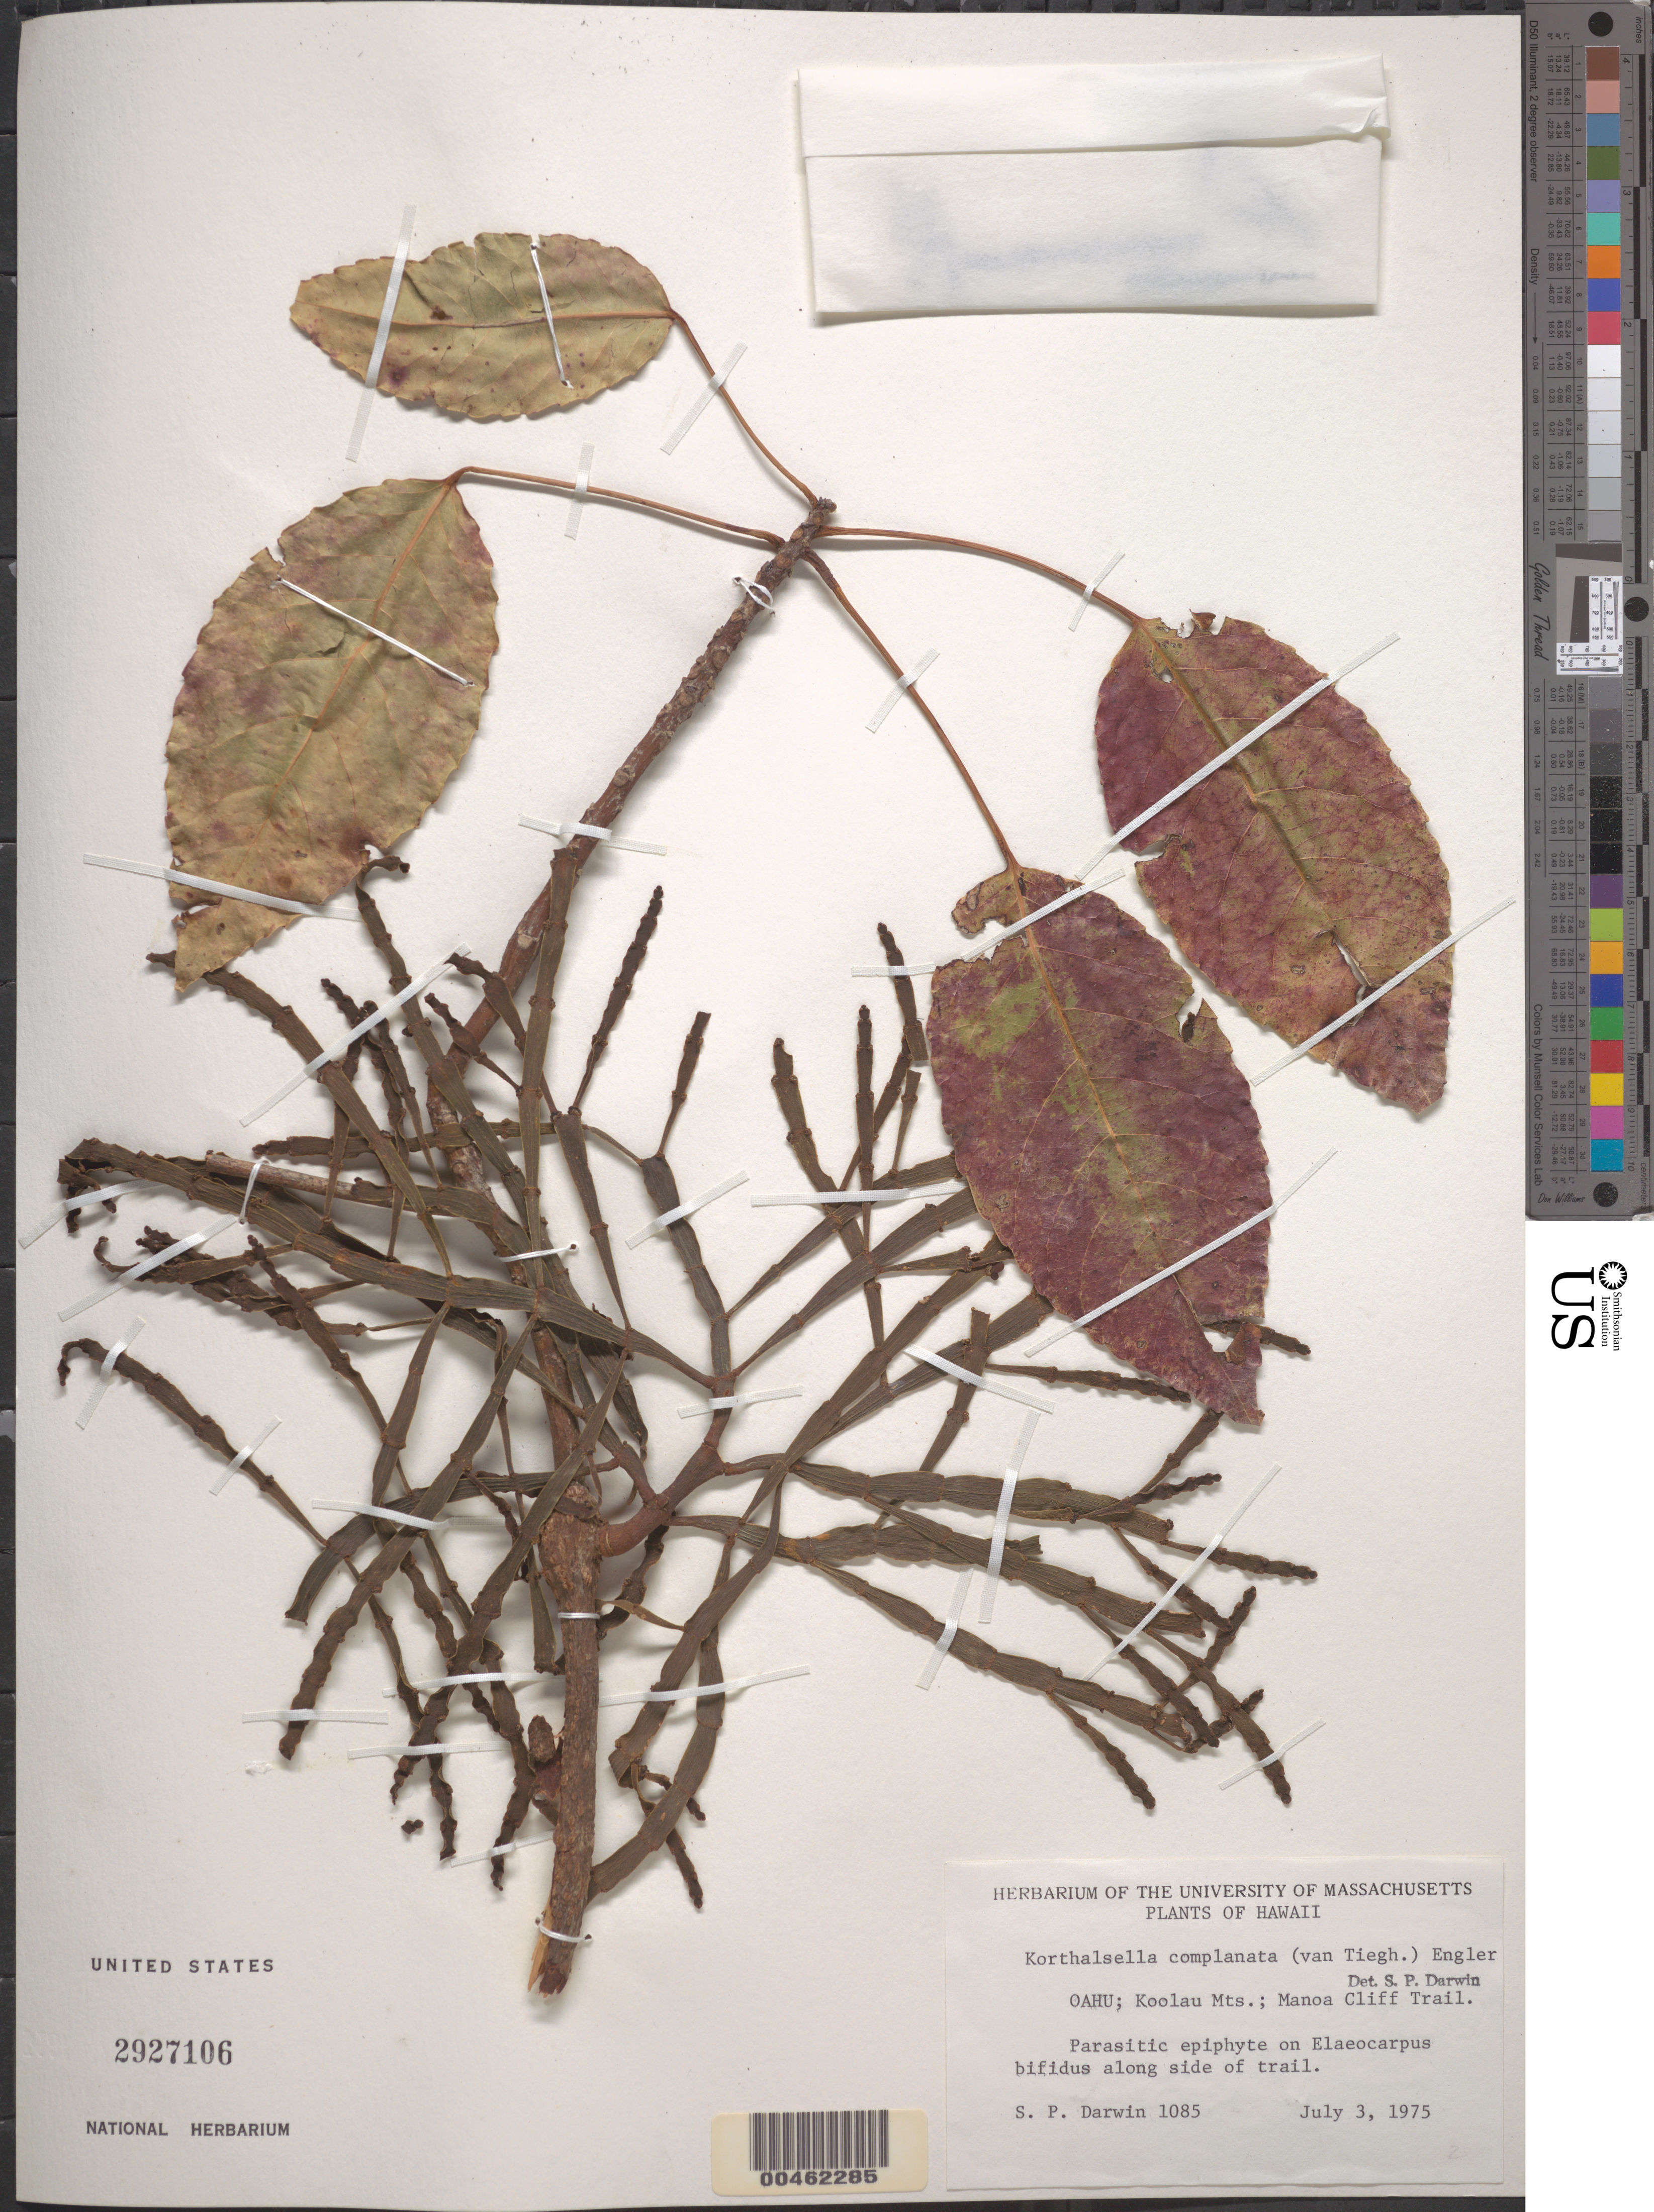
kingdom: Plantae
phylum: Tracheophyta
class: Magnoliopsida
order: Santalales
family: Viscaceae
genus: Korthalsella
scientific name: Korthalsella complanata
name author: (Tiegh.) Engl.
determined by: Darwin, S. P.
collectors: S. P. Darwin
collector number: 1085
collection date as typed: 3 Jul 1975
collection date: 1975-07-03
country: United States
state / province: Hawaii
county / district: Honolulu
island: Oahu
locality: Koolau Mts.; Manoa Cliff Trail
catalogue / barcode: US 2927106